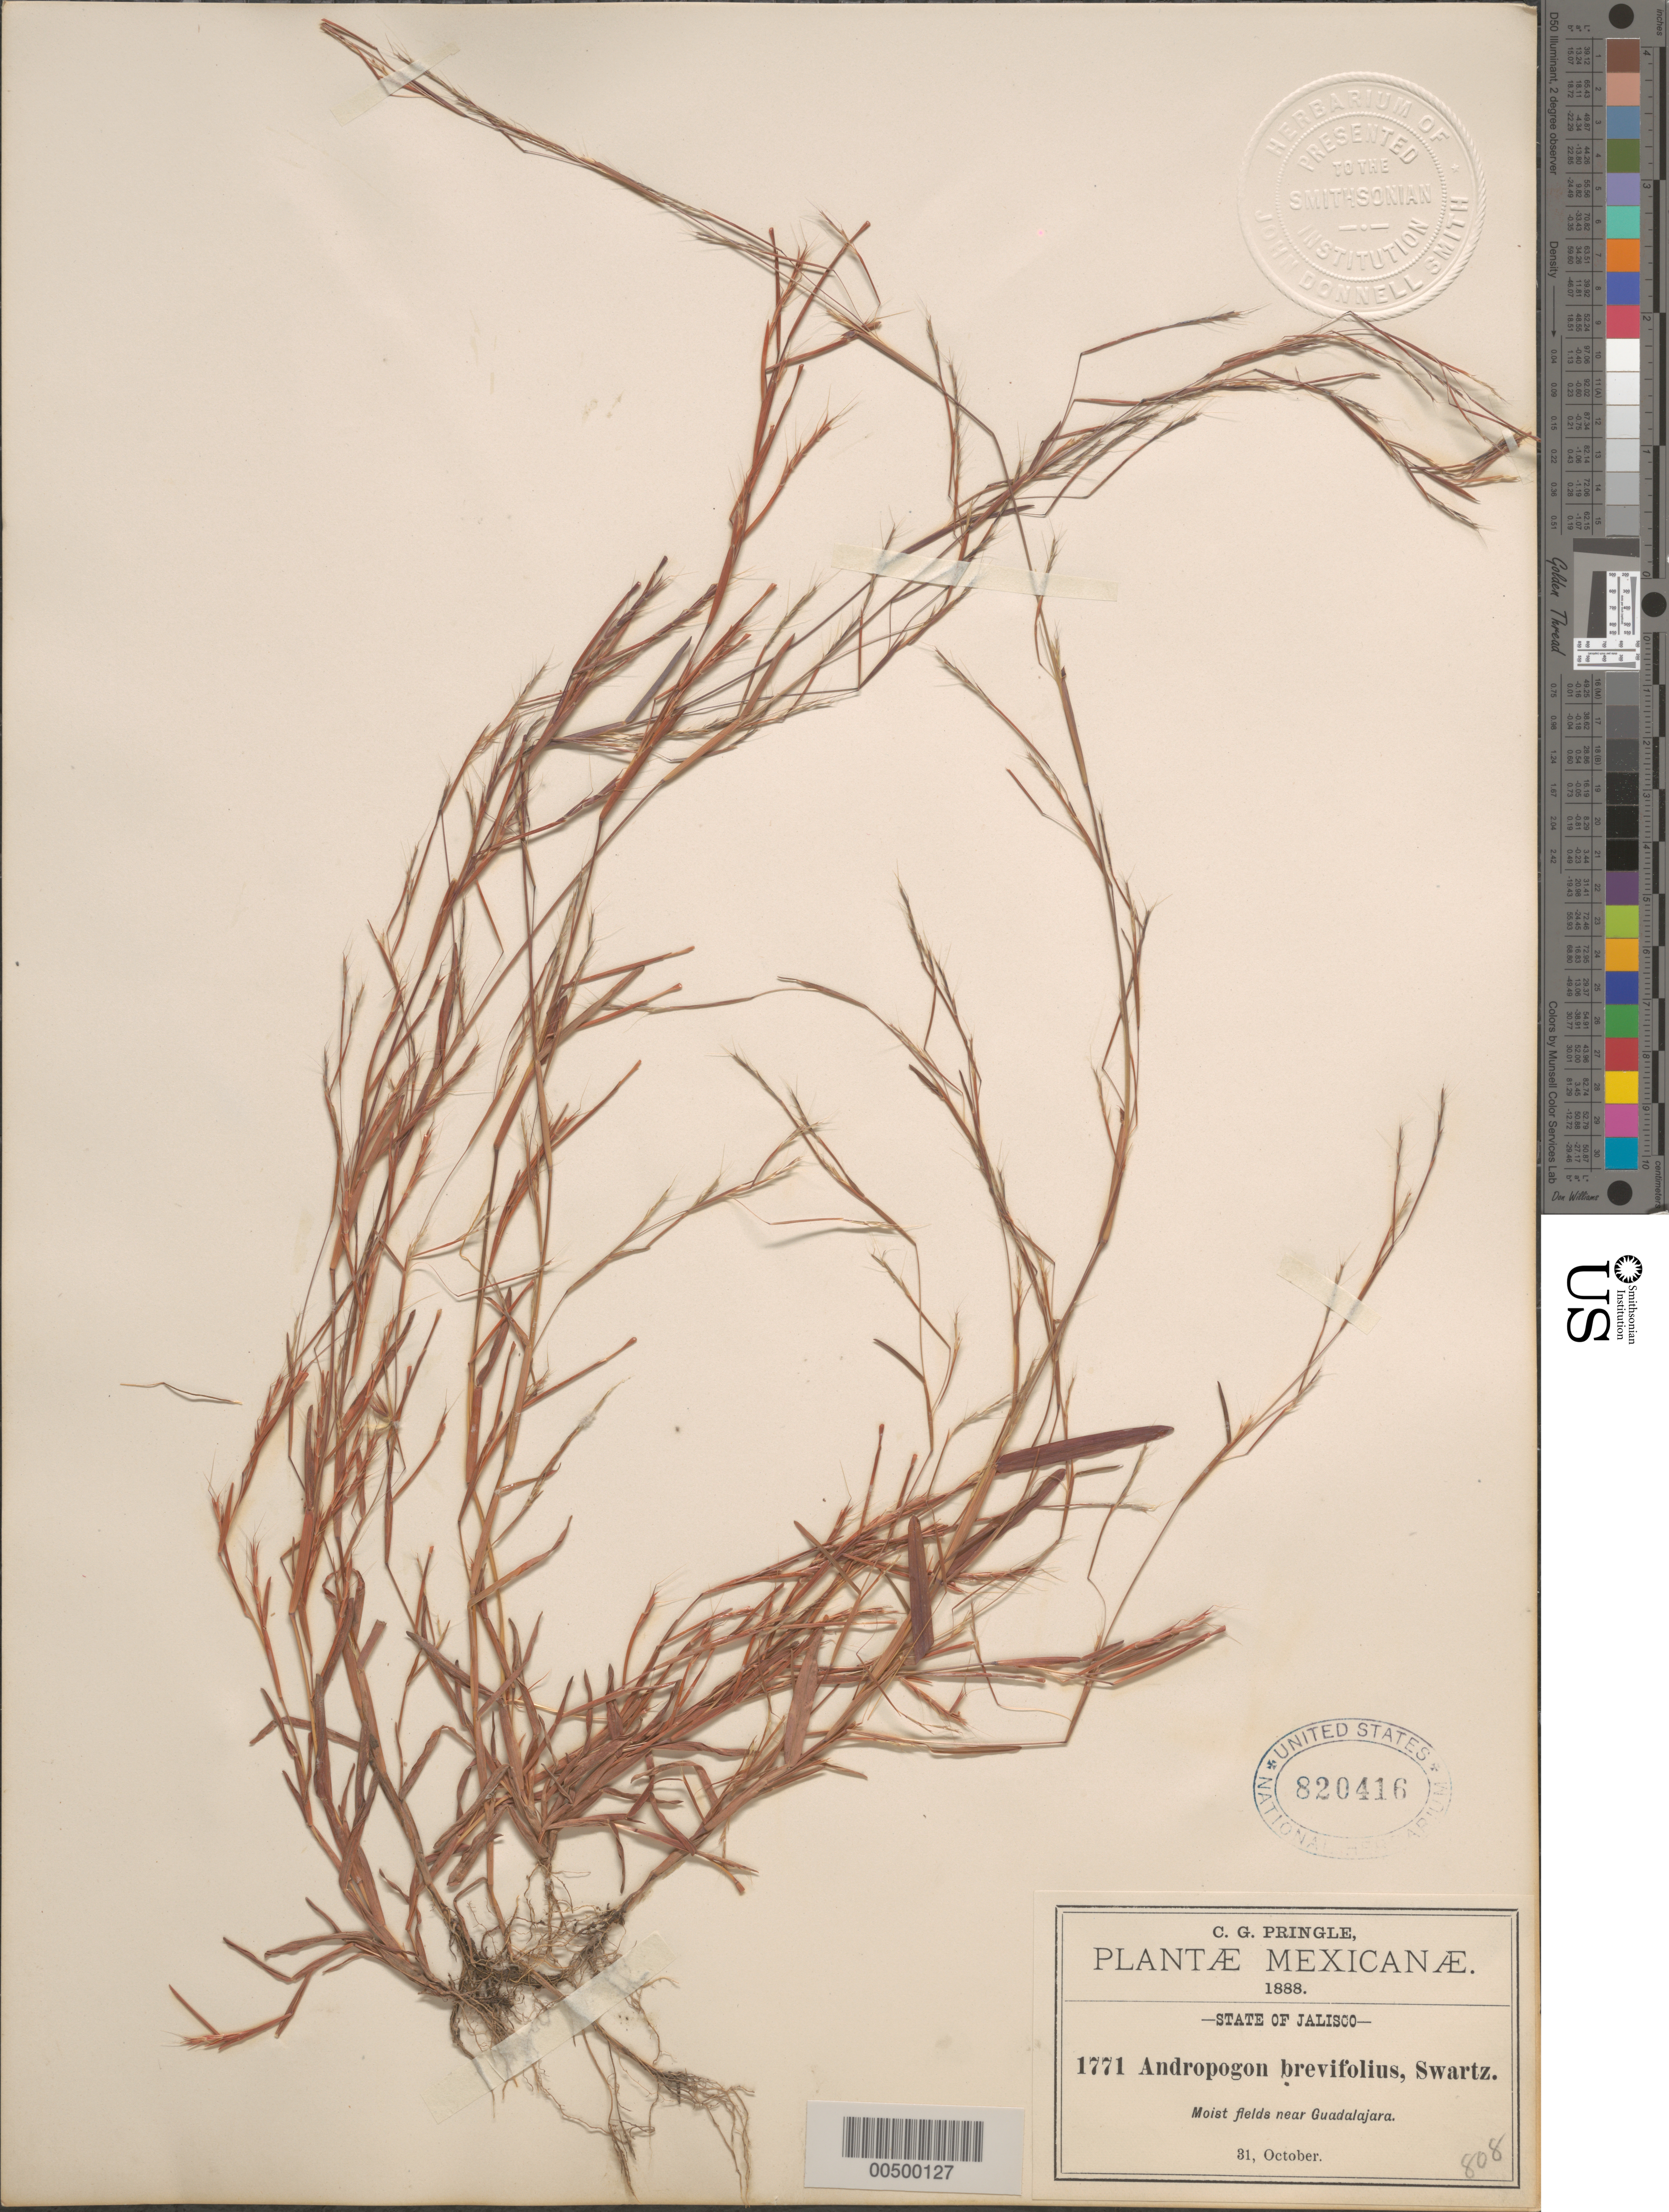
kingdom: Plantae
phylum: Tracheophyta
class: Liliopsida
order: Poales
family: Poaceae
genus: Schizachyrium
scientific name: Schizachyrium brevifolium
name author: (Sw.) Nees ex Büse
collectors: C. G. Pringle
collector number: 1771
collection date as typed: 31 Oct 1888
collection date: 1888-10-31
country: Mexico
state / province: Jalisco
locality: Near Guadalajara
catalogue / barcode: US 820416